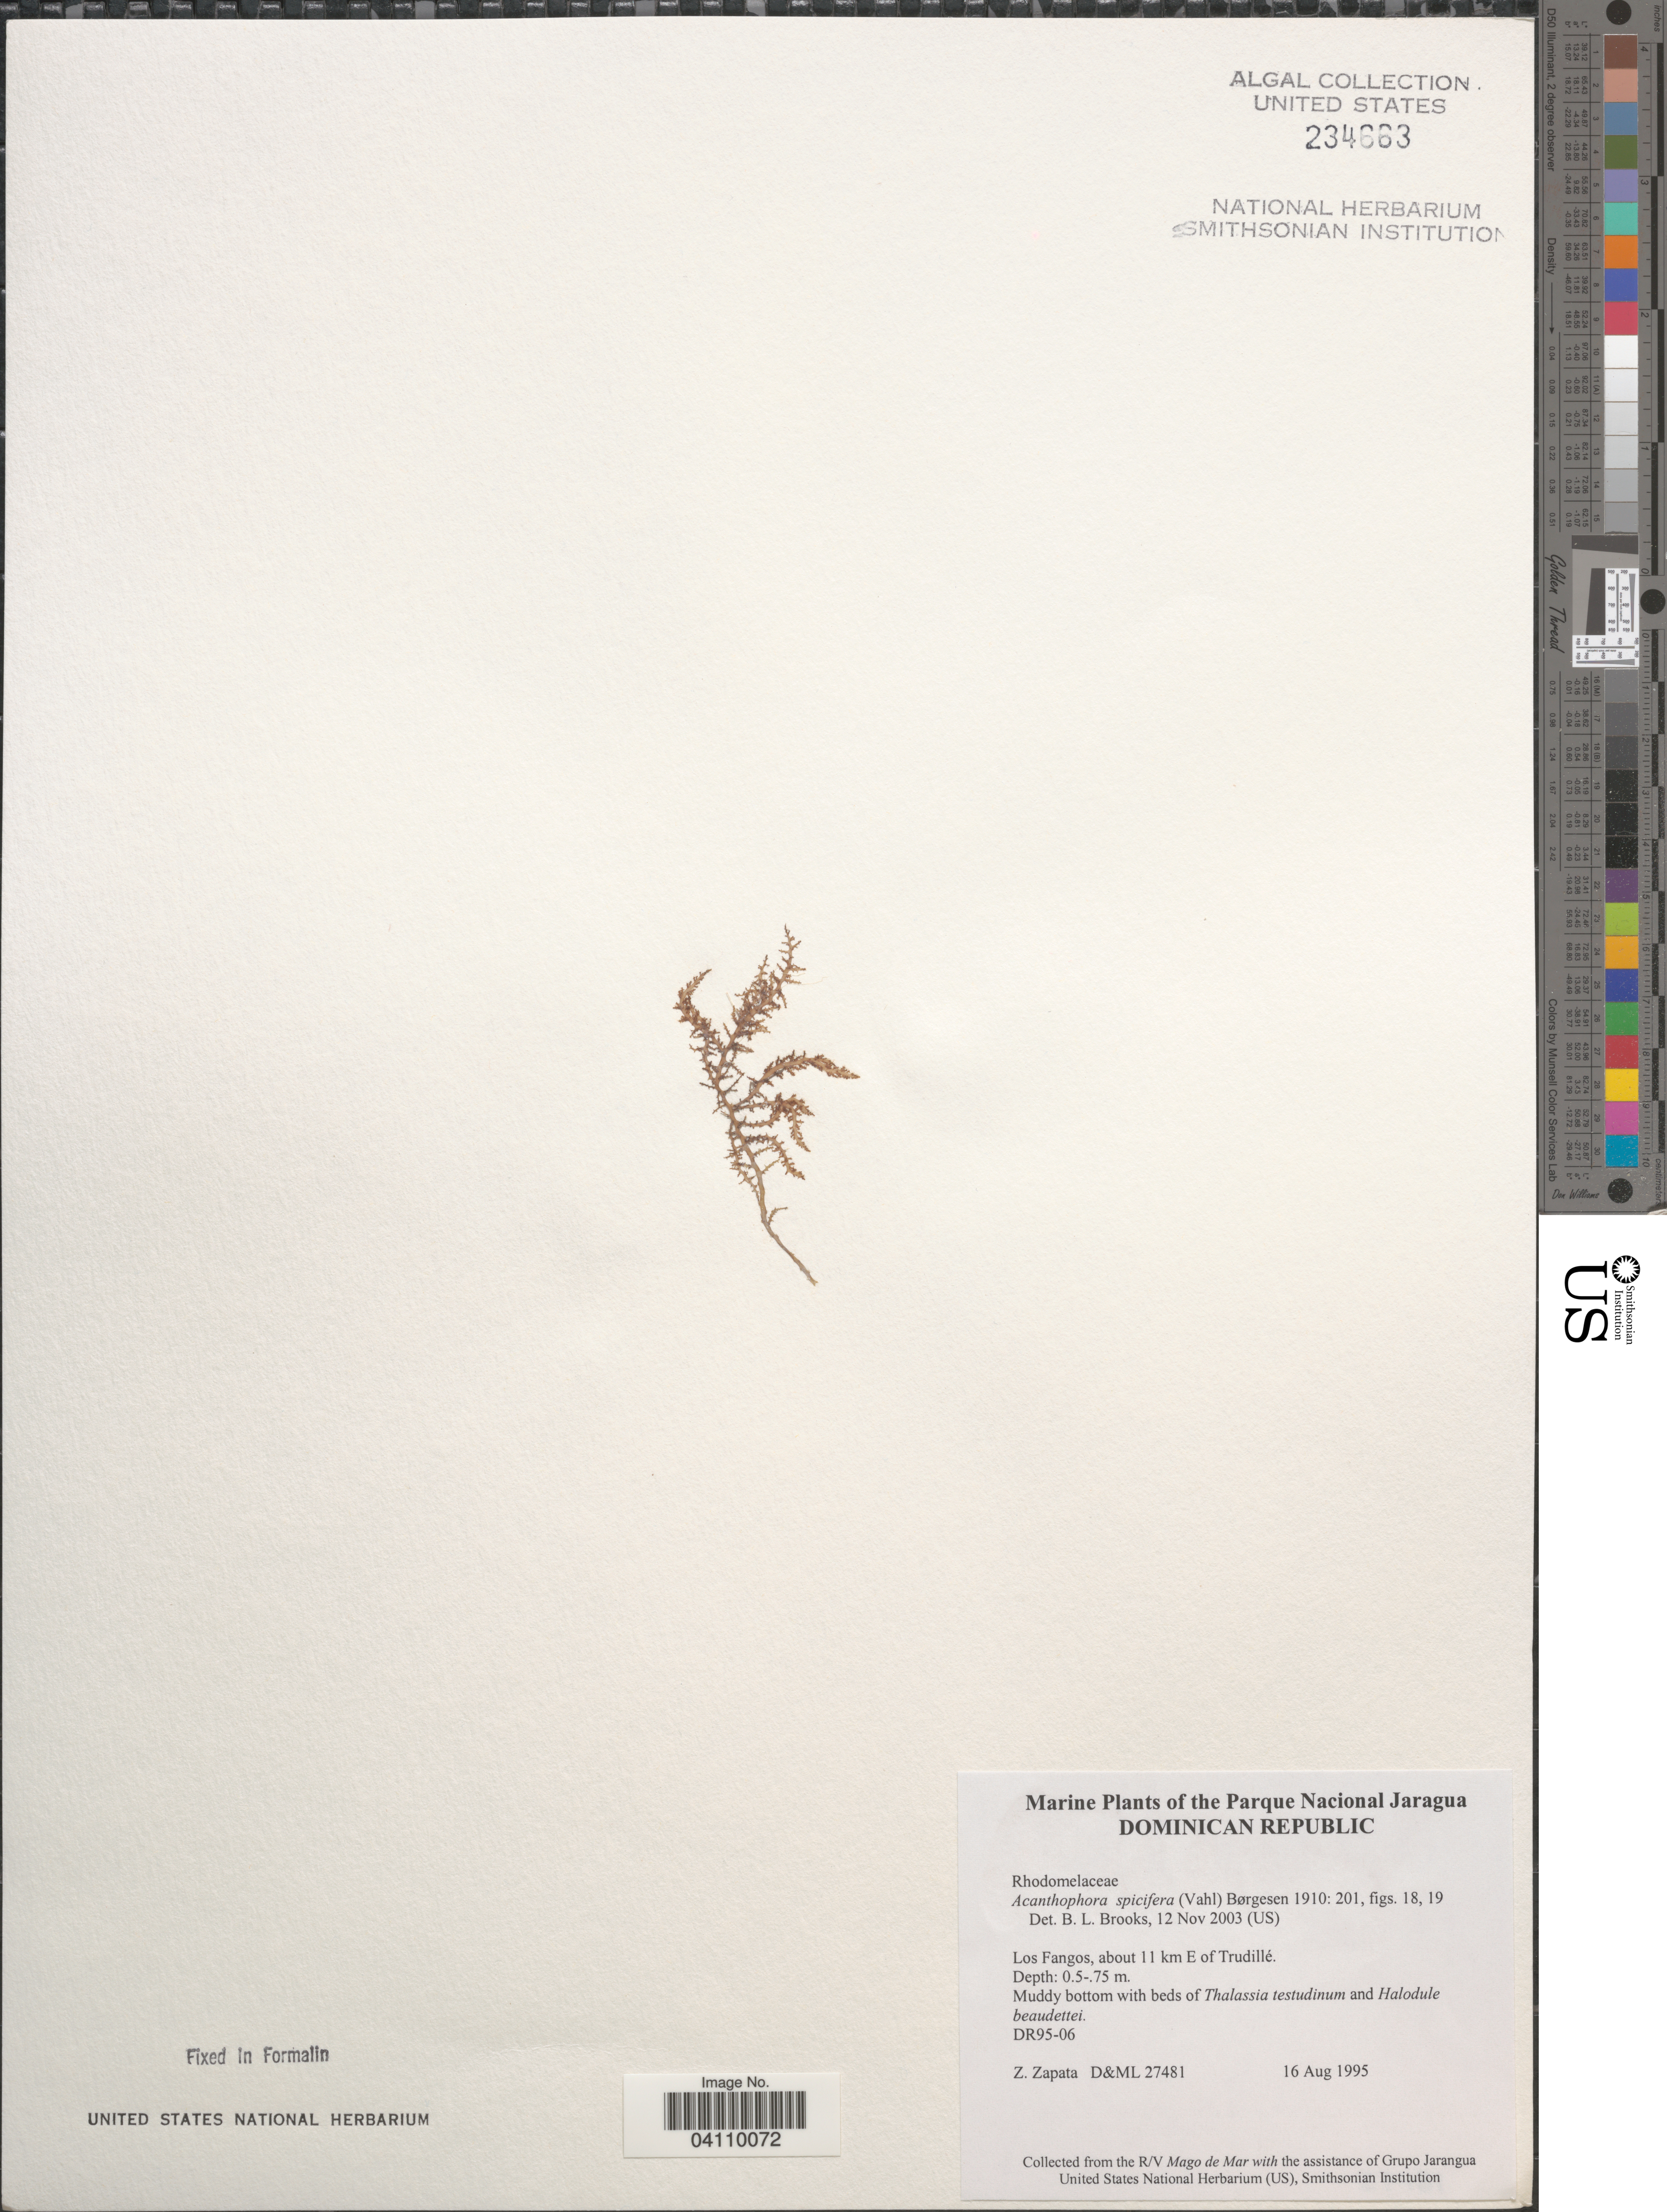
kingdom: Plantae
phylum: Rhodophyta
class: Florideophyceae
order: Ceramiales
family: Rhodomelaceae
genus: Acanthophora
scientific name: Acanthophora spicifera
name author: (Vahl) Børgesen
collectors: Z. Zapata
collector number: D&ML 27481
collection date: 1995-08-16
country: Dominican Republic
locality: The Parque Nacional Jaragua. Los Fangos, about 11 km E of Trudillé. DR95-06 [unsure placement].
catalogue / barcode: US 234663